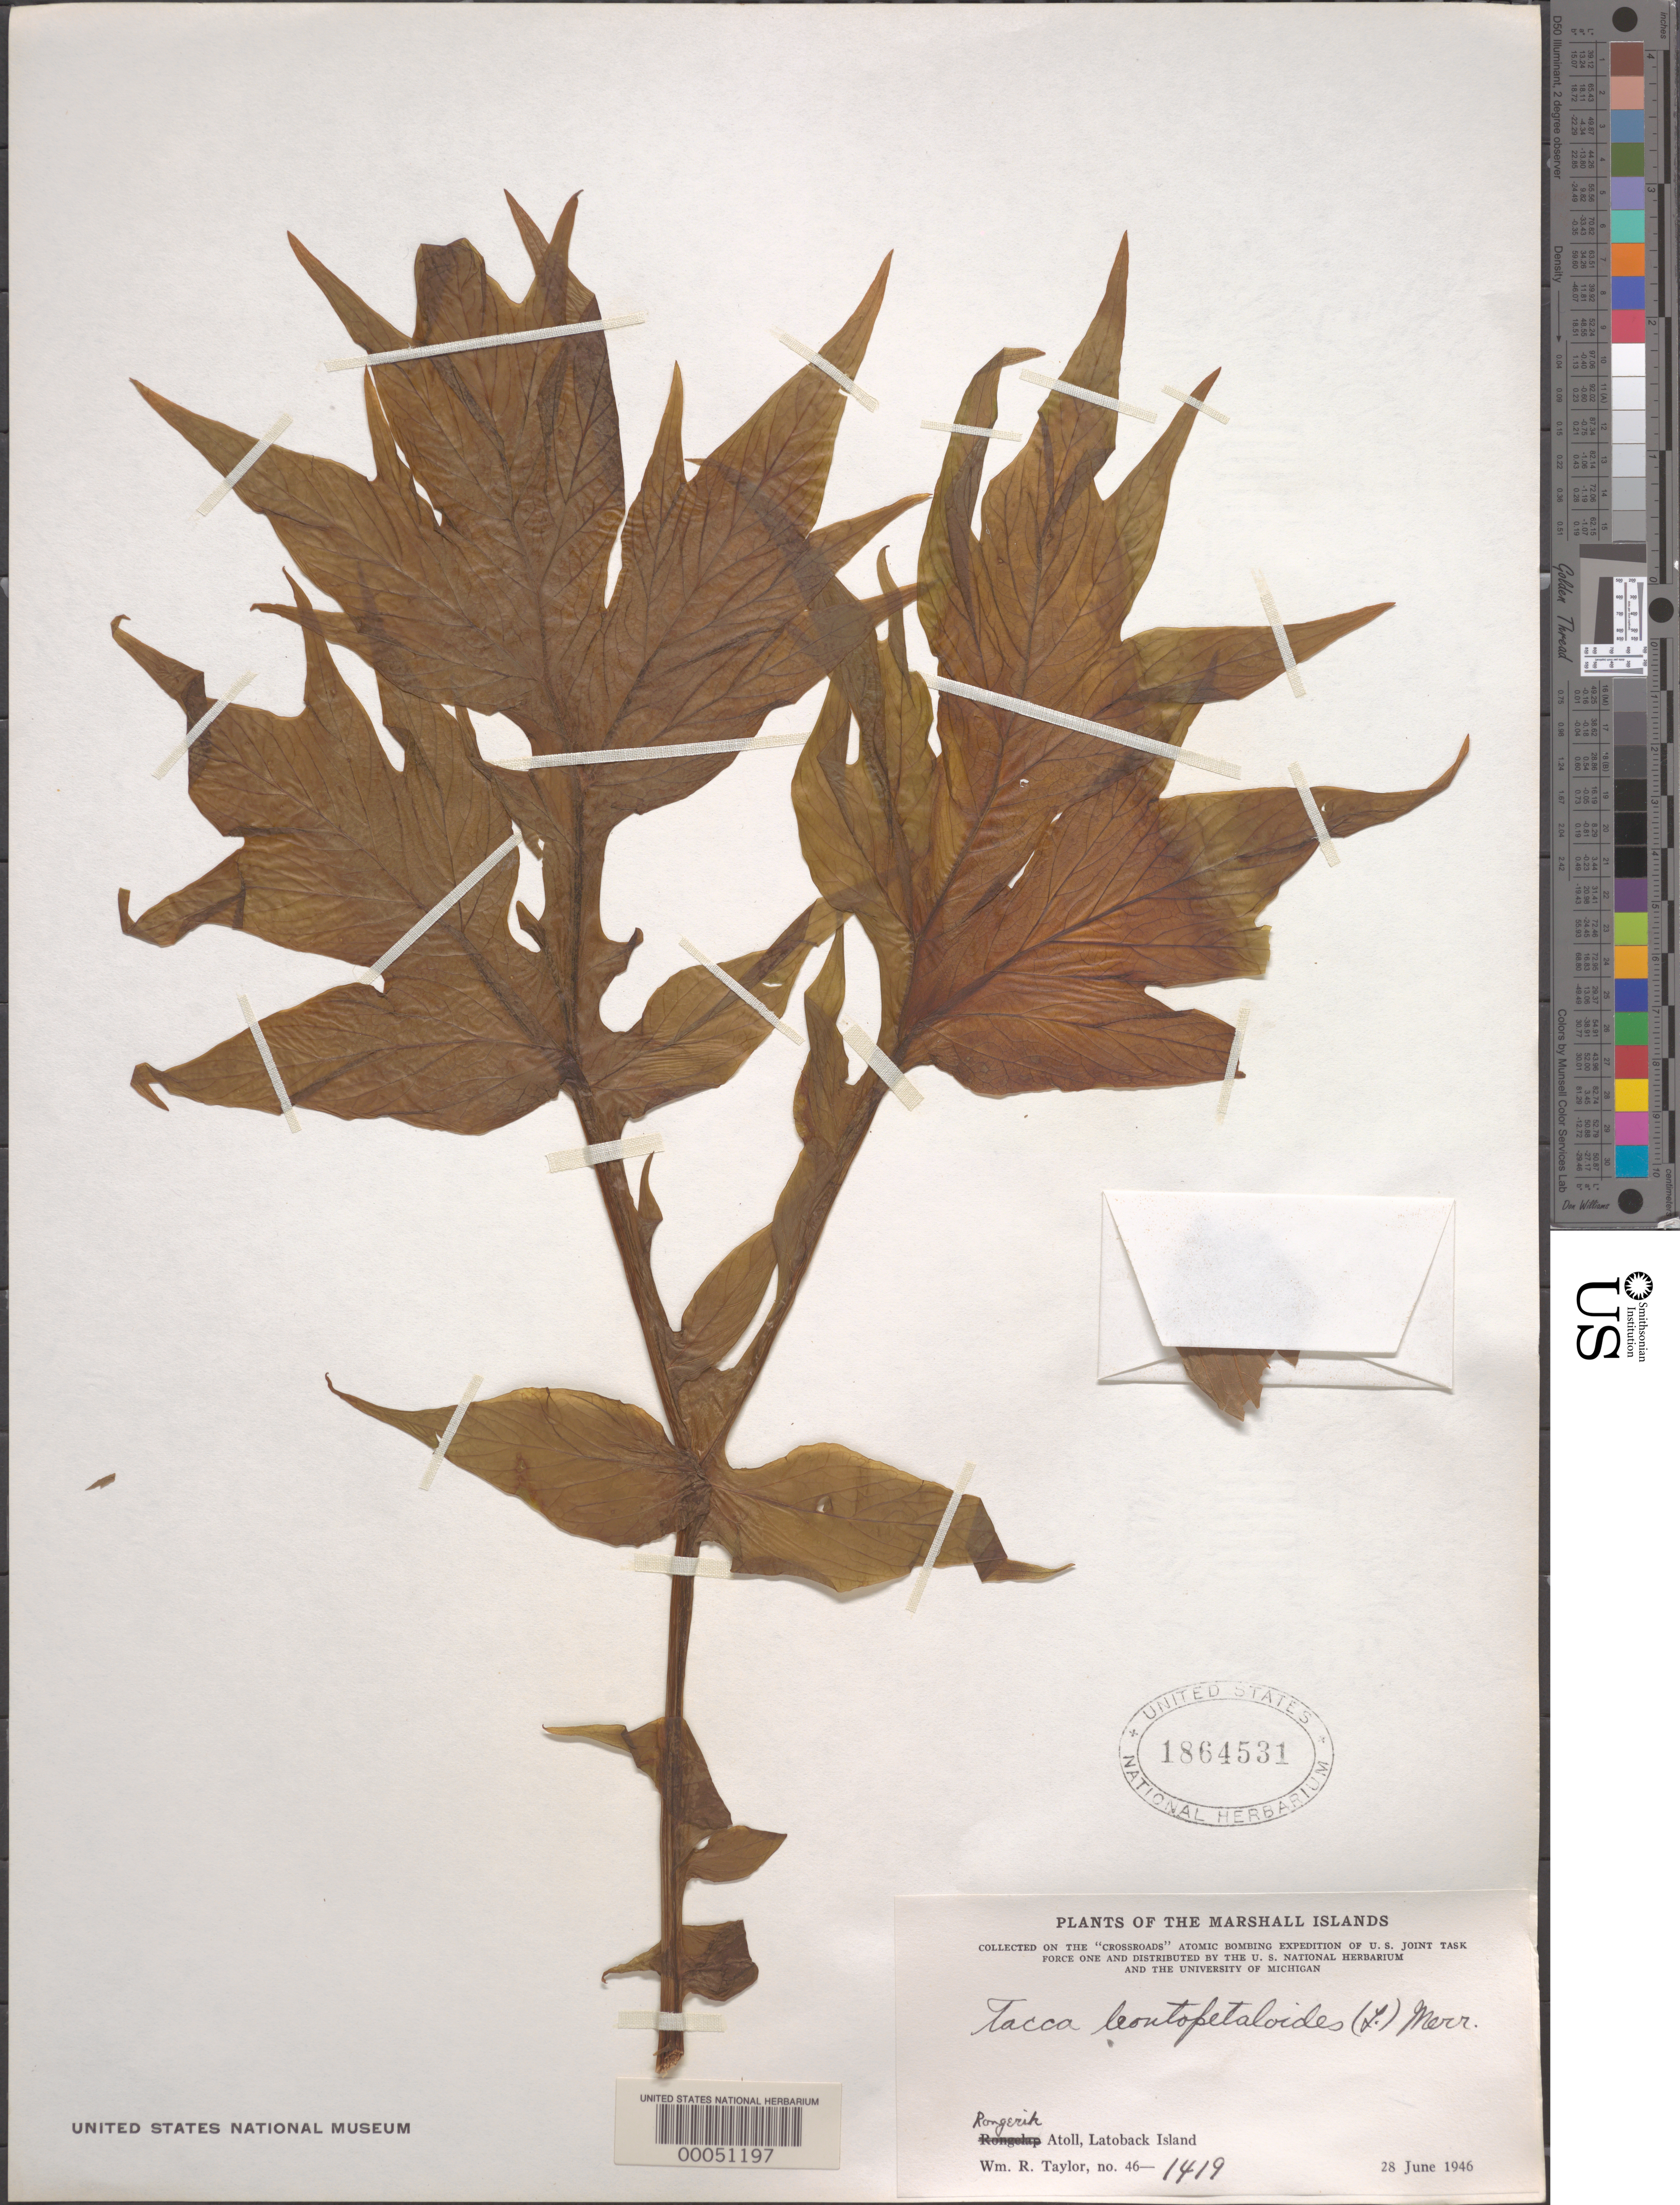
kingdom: Plantae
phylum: Tracheophyta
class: Liliopsida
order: Dioscoreales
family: Dioscoreaceae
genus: Tacca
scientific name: Tacca leontopetaloides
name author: (L.) Kuntze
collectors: W. R. Taylor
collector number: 46-1419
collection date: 1946-06-28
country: Marshall Islands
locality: Crossroads. Rongerik Atoll, Latoback Island.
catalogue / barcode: US 1864531